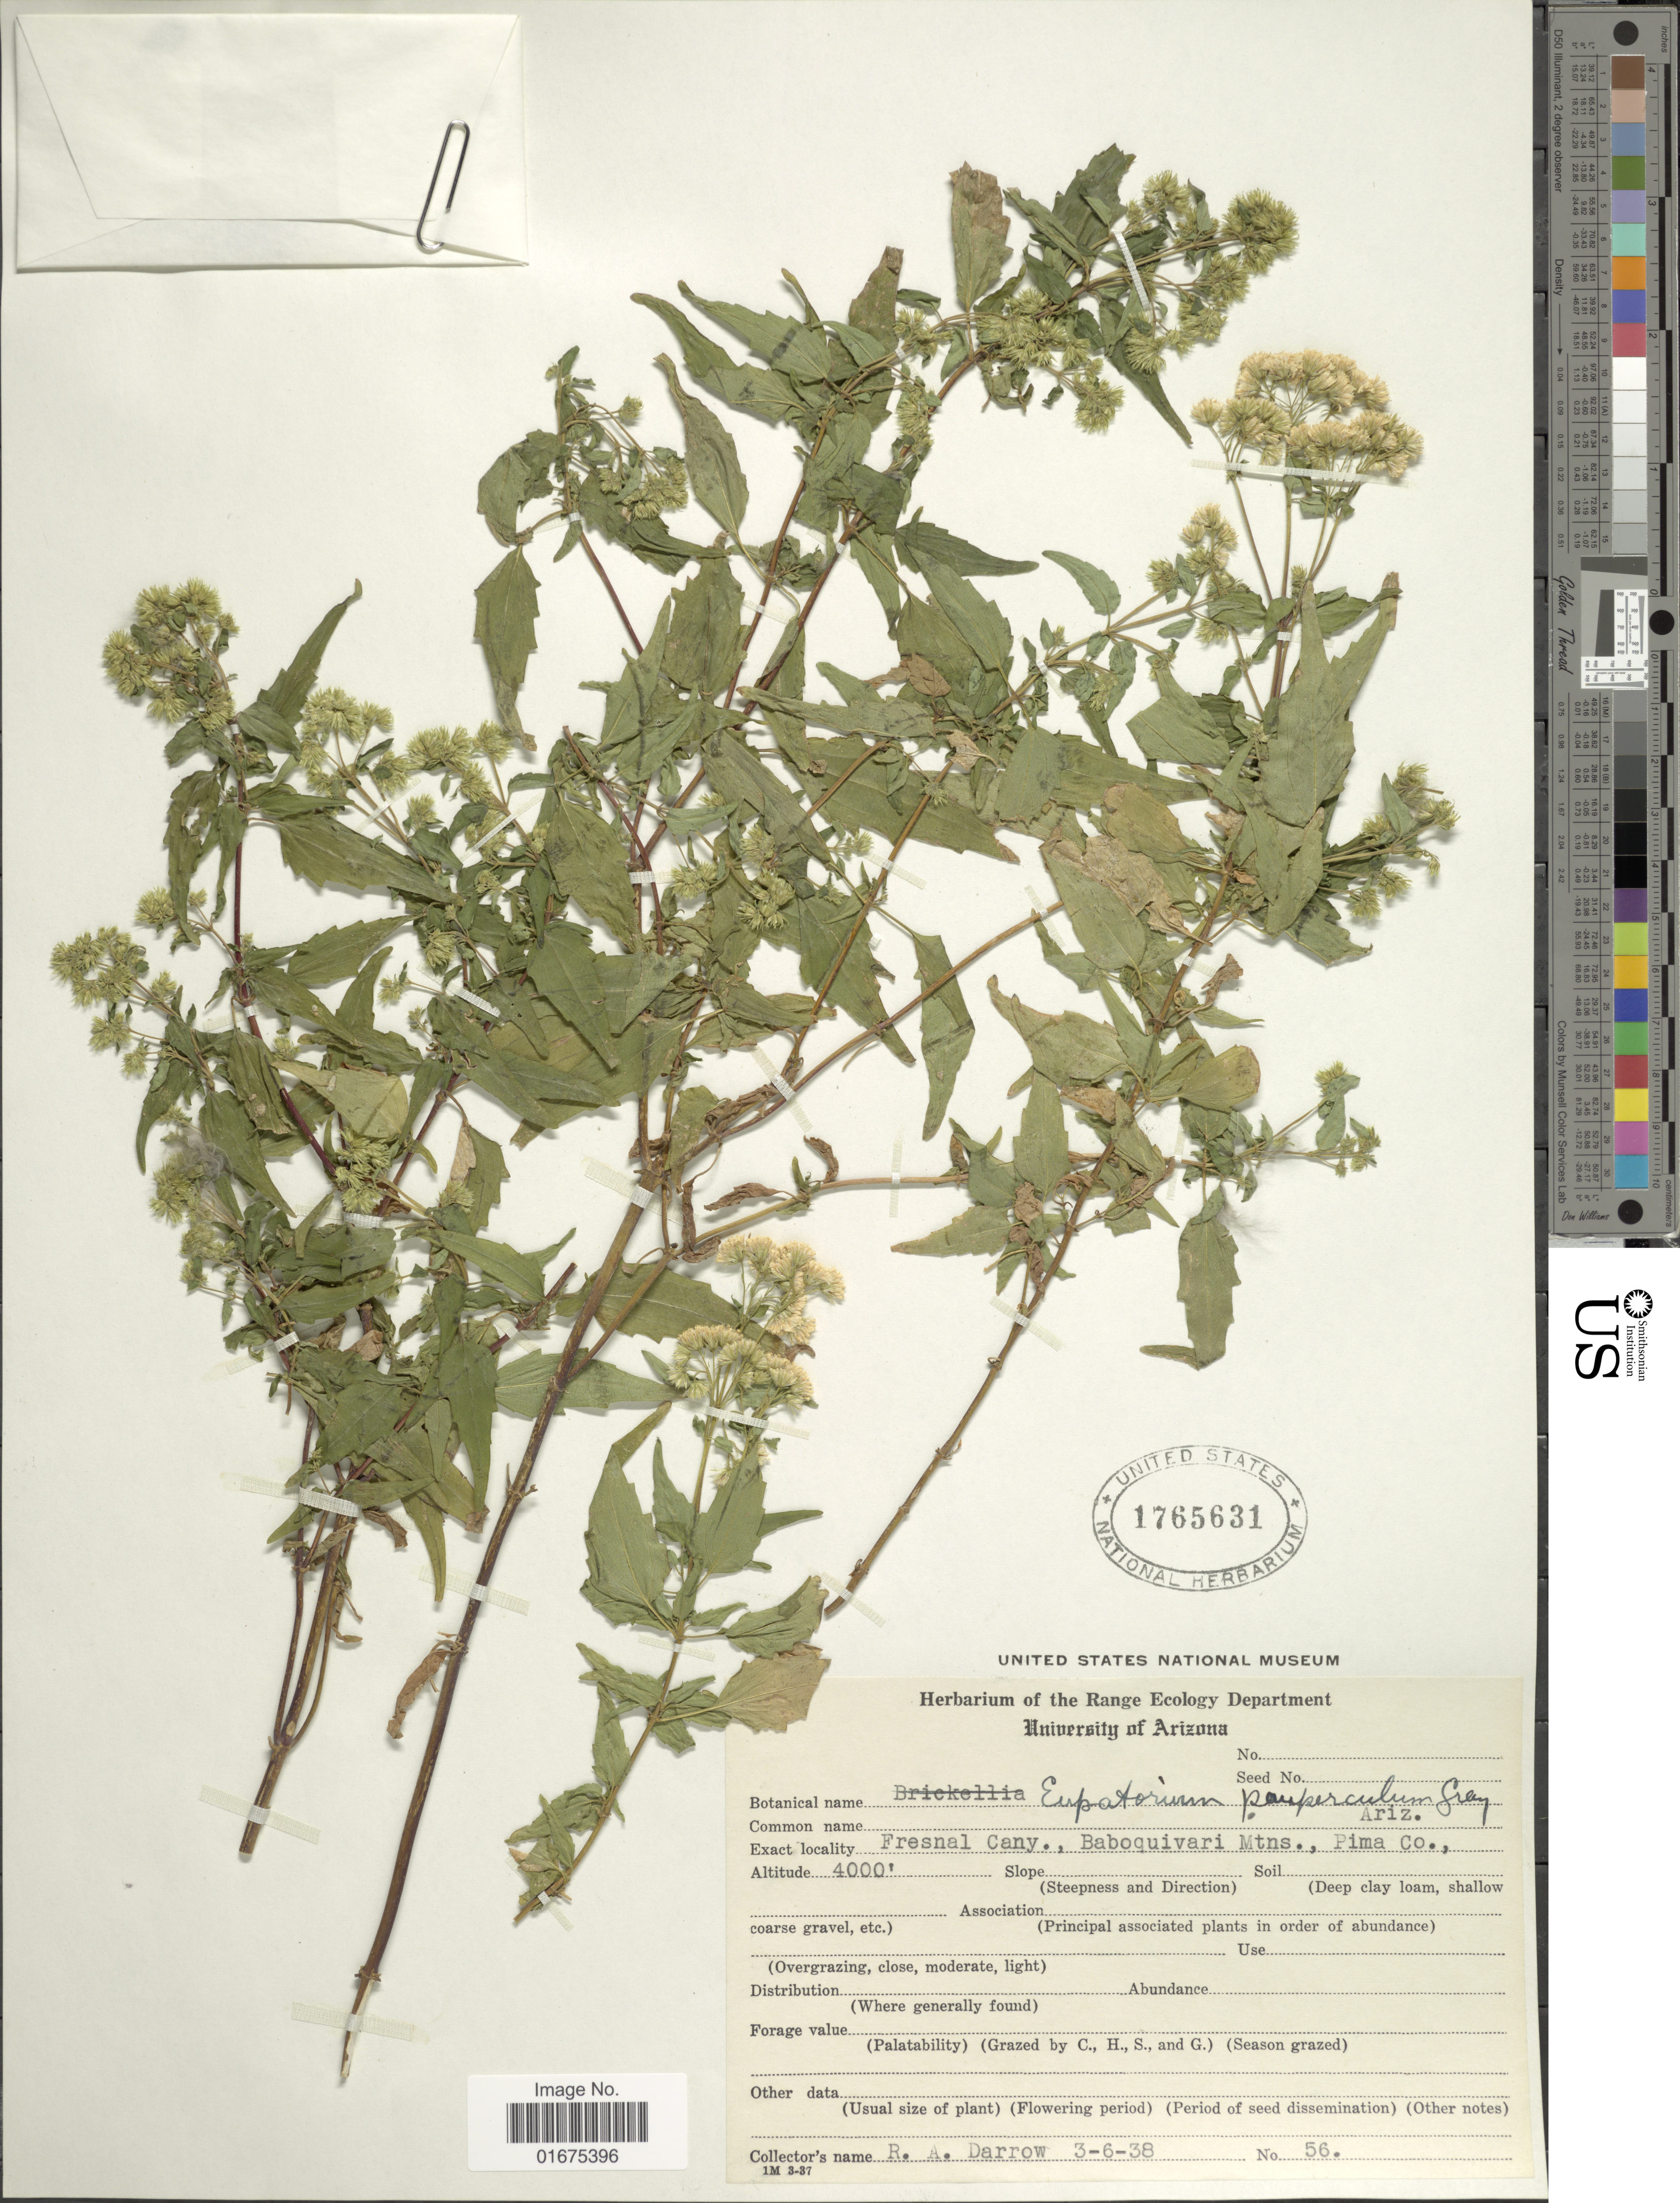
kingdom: Plantae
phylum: Tracheophyta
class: Magnoliopsida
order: Asterales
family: Asteraceae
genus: Ageratina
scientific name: Ageratina paupercula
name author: (A. Gray) R.M. King & H. Rob.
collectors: R. A. Darrow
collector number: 56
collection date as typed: Transcribed d/m/y: 6/3/38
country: United States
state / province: Arizona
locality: Fresnal Cany., Baboquivari Mts., Pima Co.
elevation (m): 1219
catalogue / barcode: US 1765631